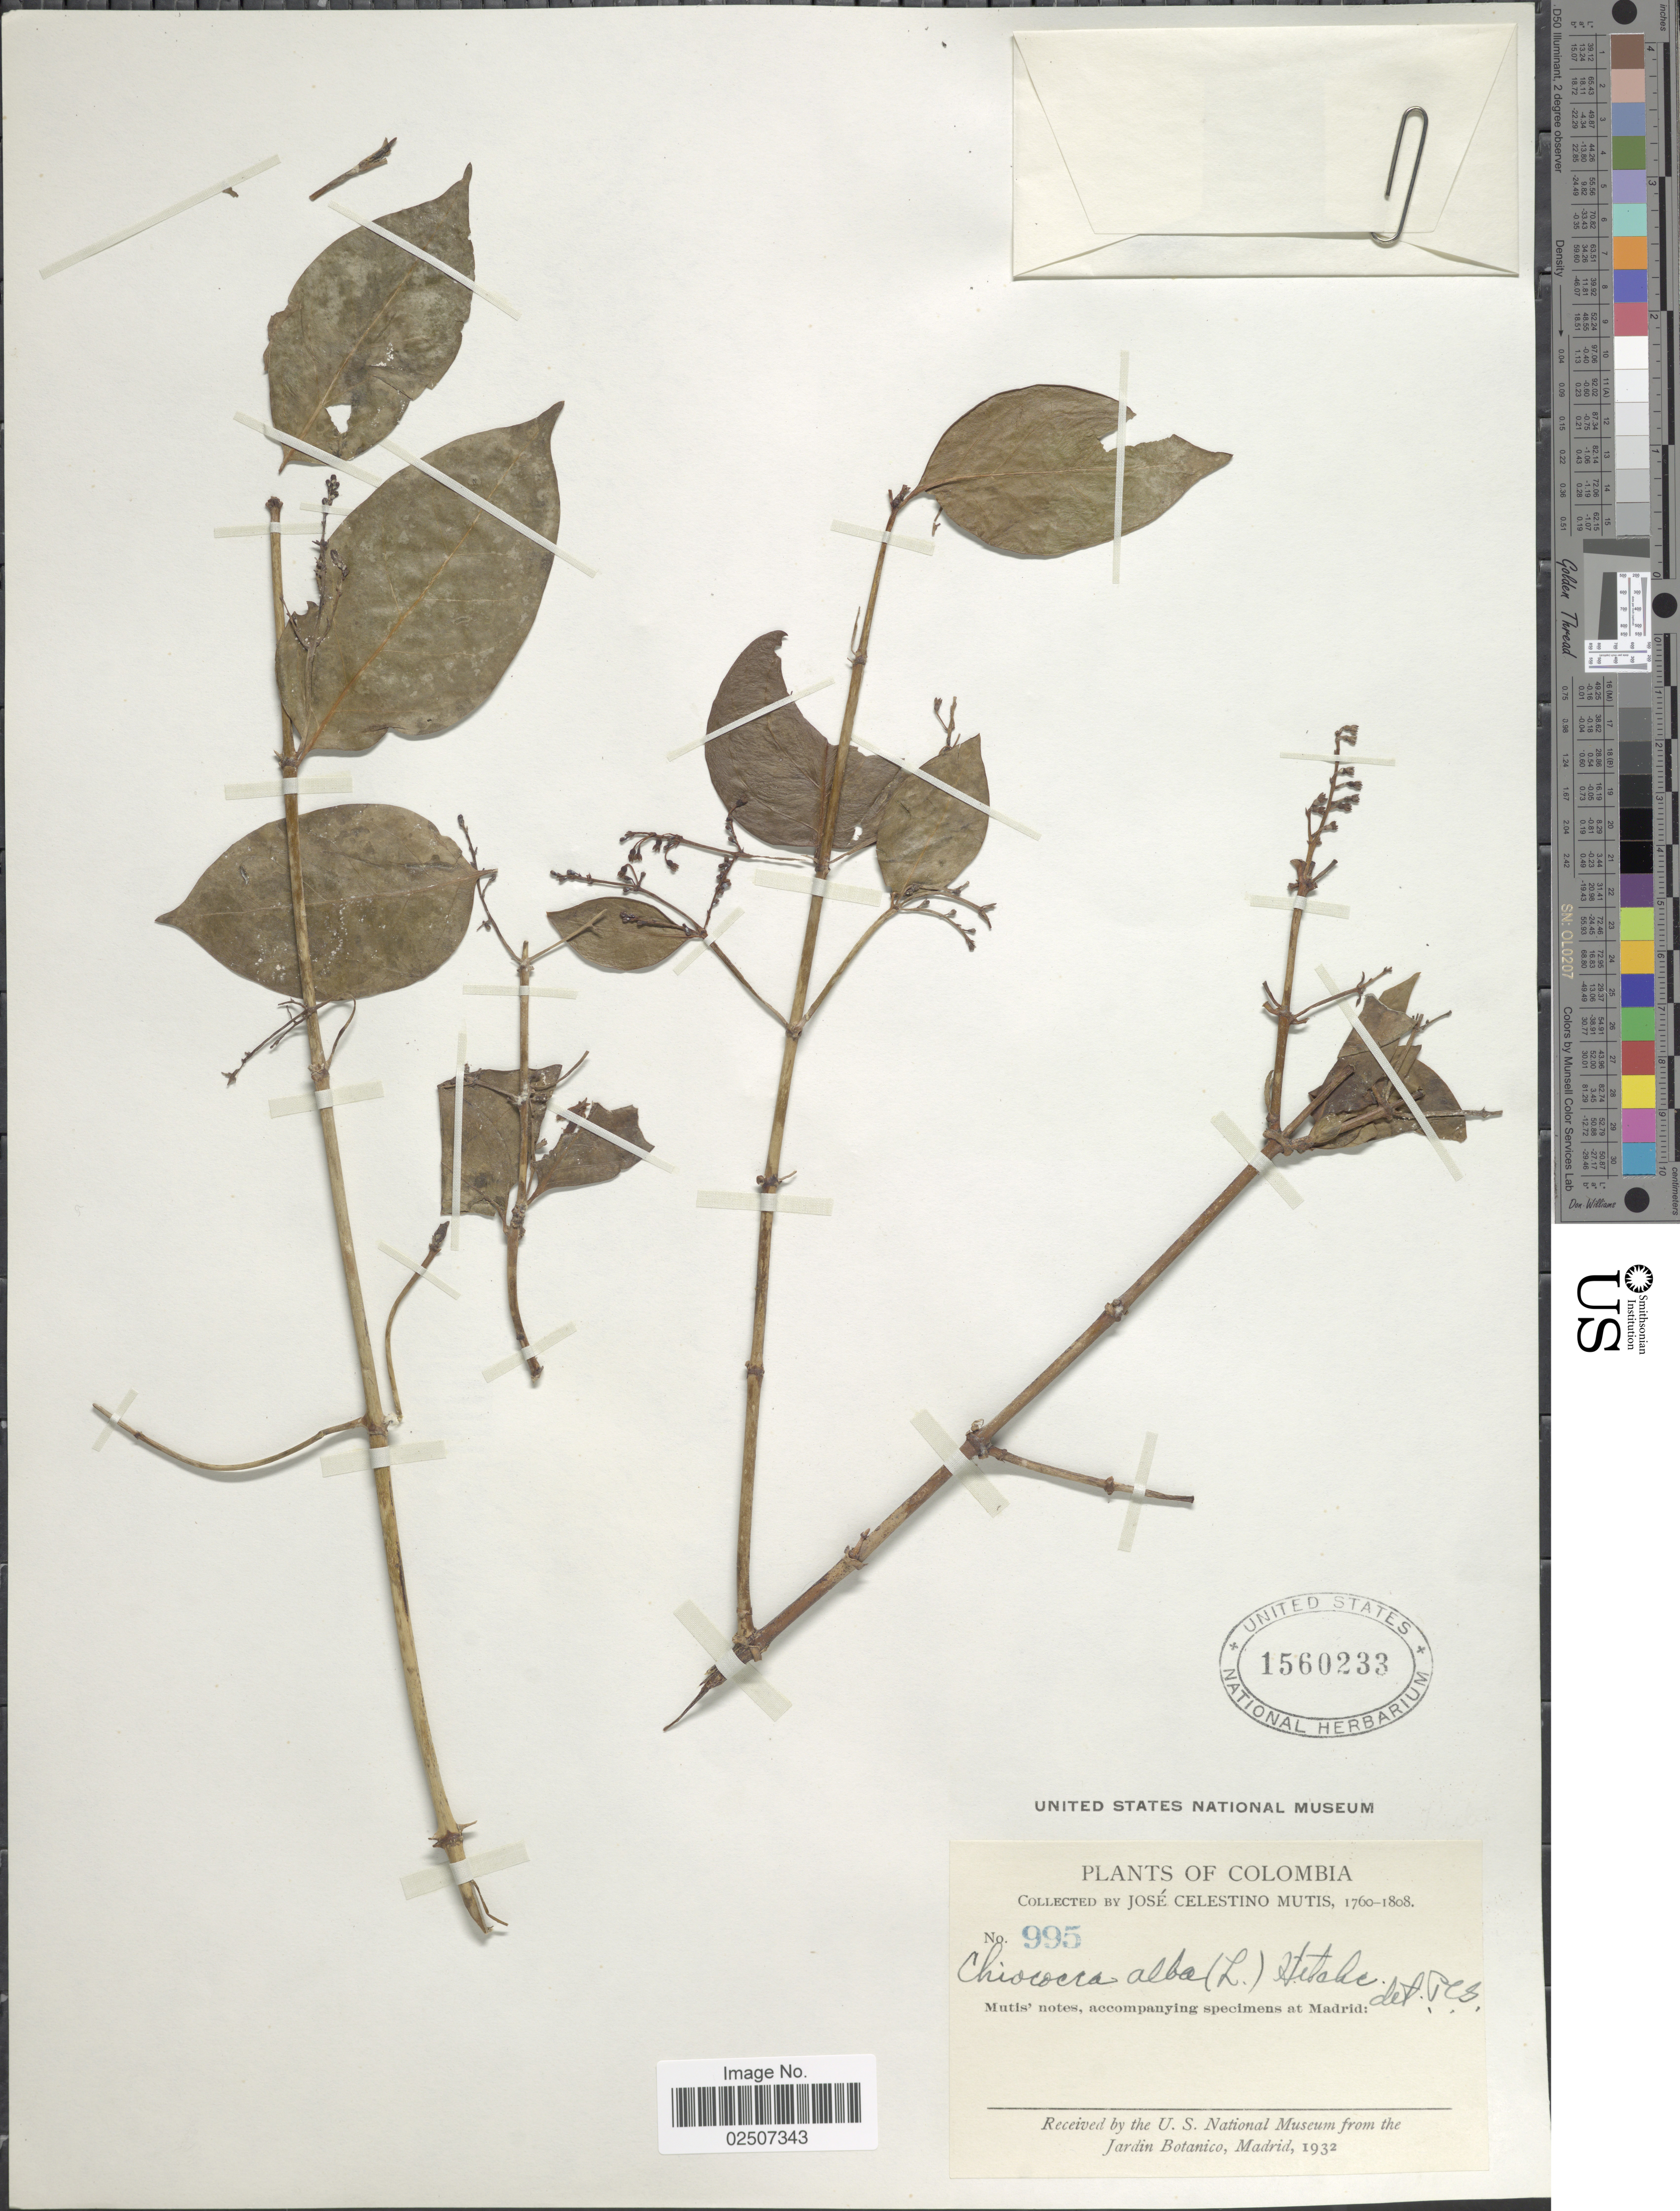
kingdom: Plantae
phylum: Tracheophyta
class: Magnoliopsida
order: Gentianales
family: Rubiaceae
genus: Chiococca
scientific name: Chiococca alba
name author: (L.) Hitchc.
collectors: J. C. B. Mutis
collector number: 995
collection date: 1760/1808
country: Colombia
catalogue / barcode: US 1560233